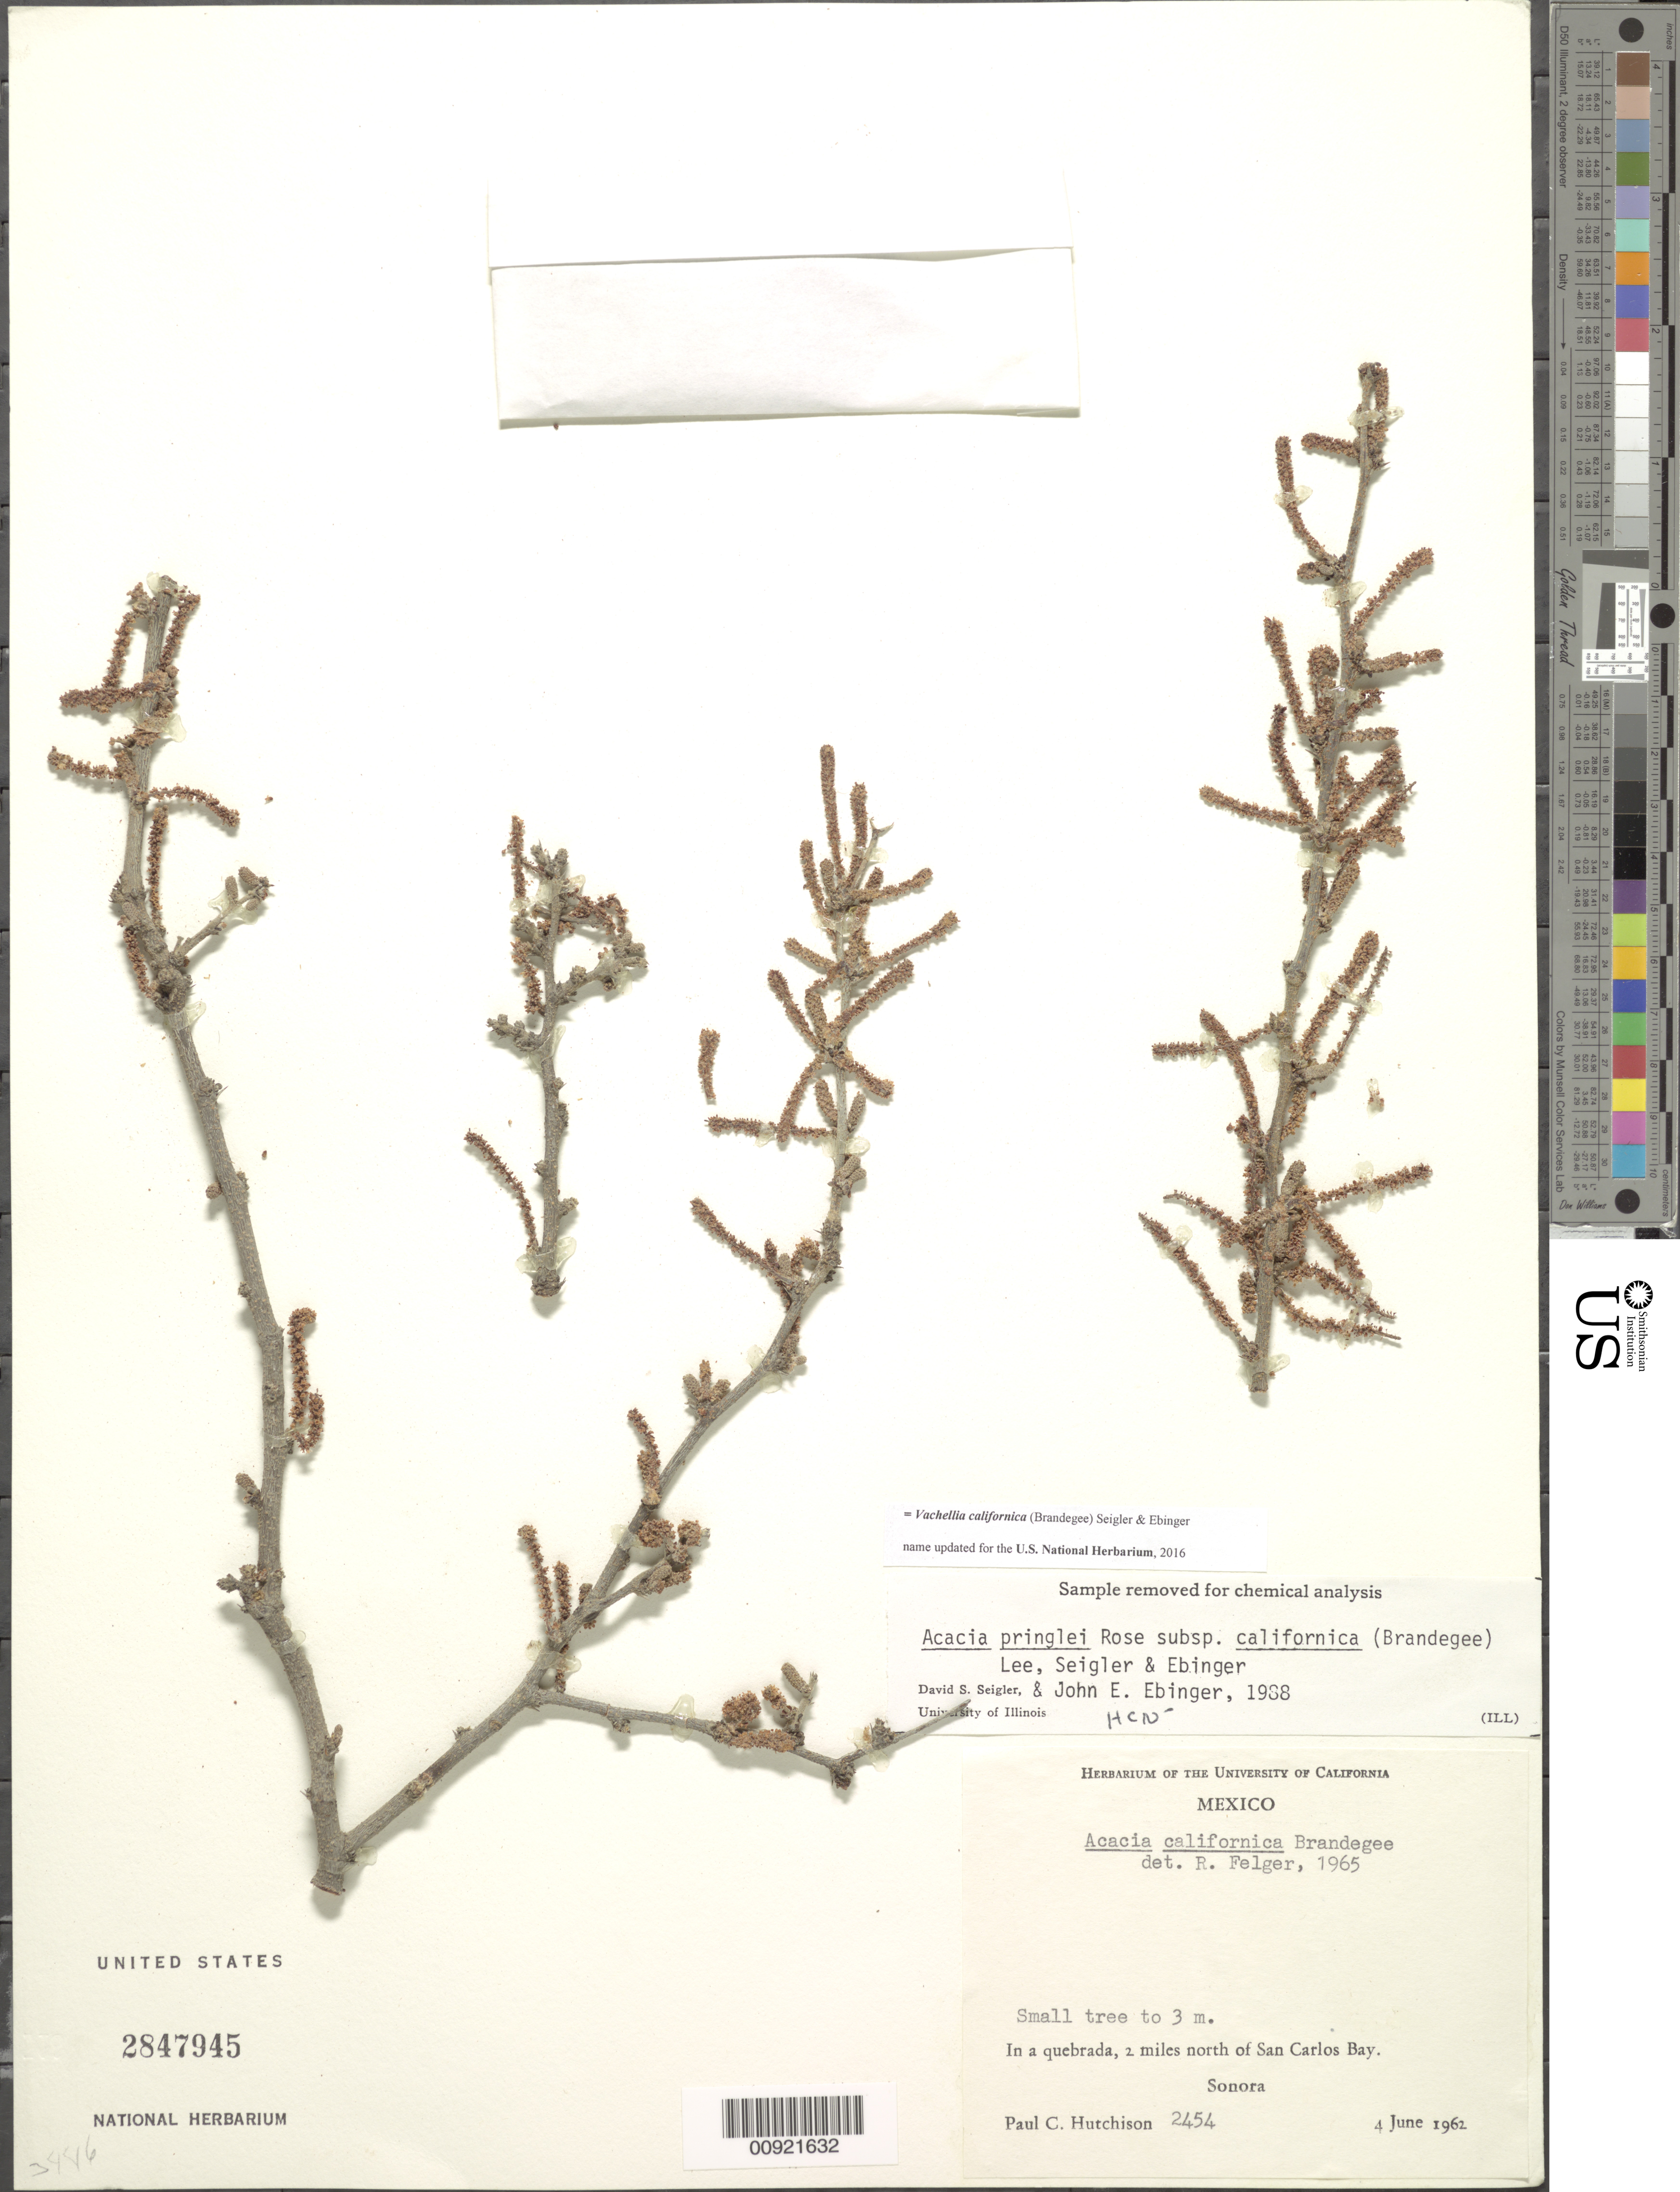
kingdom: Plantae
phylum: Tracheophyta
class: Magnoliopsida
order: Fabales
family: Fabaceae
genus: Vachellia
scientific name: Vachellia californica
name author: (Brandegee) Seigler & Ebinger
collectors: P. C. Hutchison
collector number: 2454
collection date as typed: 04 Jun 1962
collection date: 1962-06-04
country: Mexico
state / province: Sonora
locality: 2 miles north of San Carlos Bay, Sonora.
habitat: In a quebrada.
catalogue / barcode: US 2847945